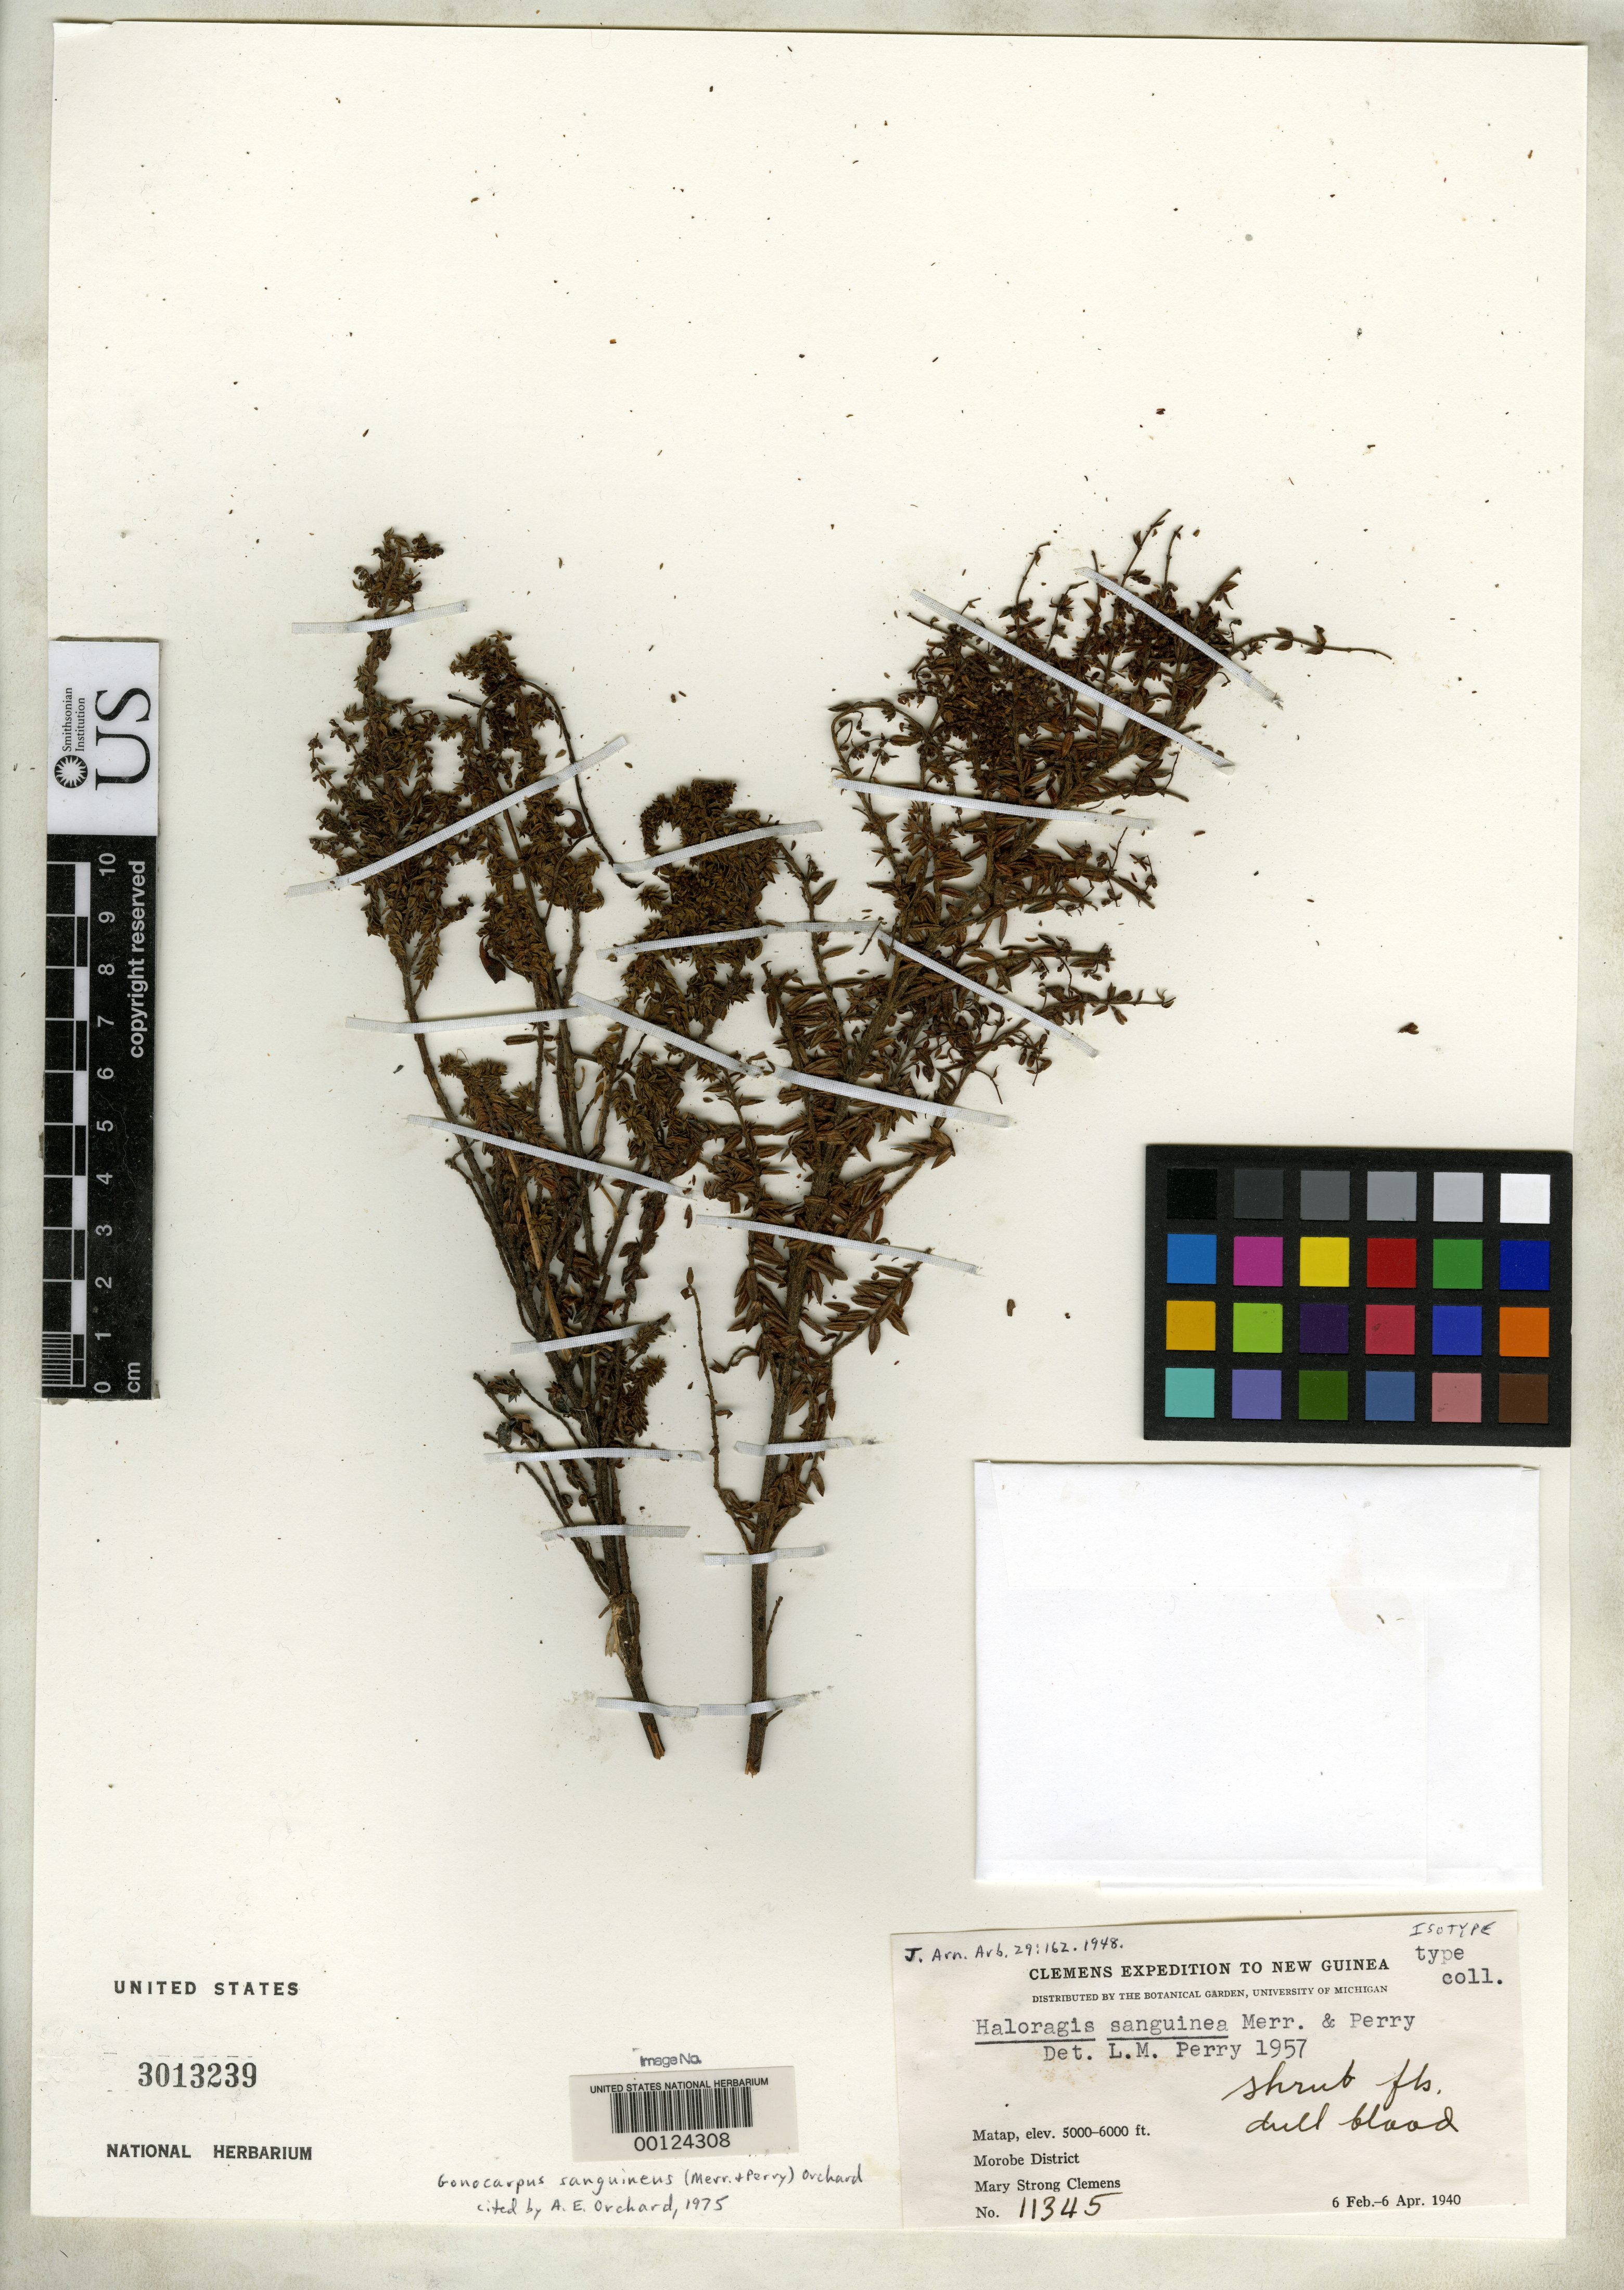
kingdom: Plantae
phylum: Tracheophyta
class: Magnoliopsida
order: Saxifragales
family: Haloragaceae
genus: Haloragis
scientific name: Haloragis sanguinea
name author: Merr. & L.M. Perry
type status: Isotype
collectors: M. S. Clemens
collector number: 11345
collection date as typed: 06 Feb 1940 to 06 Apr 1940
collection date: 1940-02-06/1940-04-06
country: Papua New Guinea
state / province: Morobe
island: New Guinea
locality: Matap.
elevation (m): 1524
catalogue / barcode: US 3013239